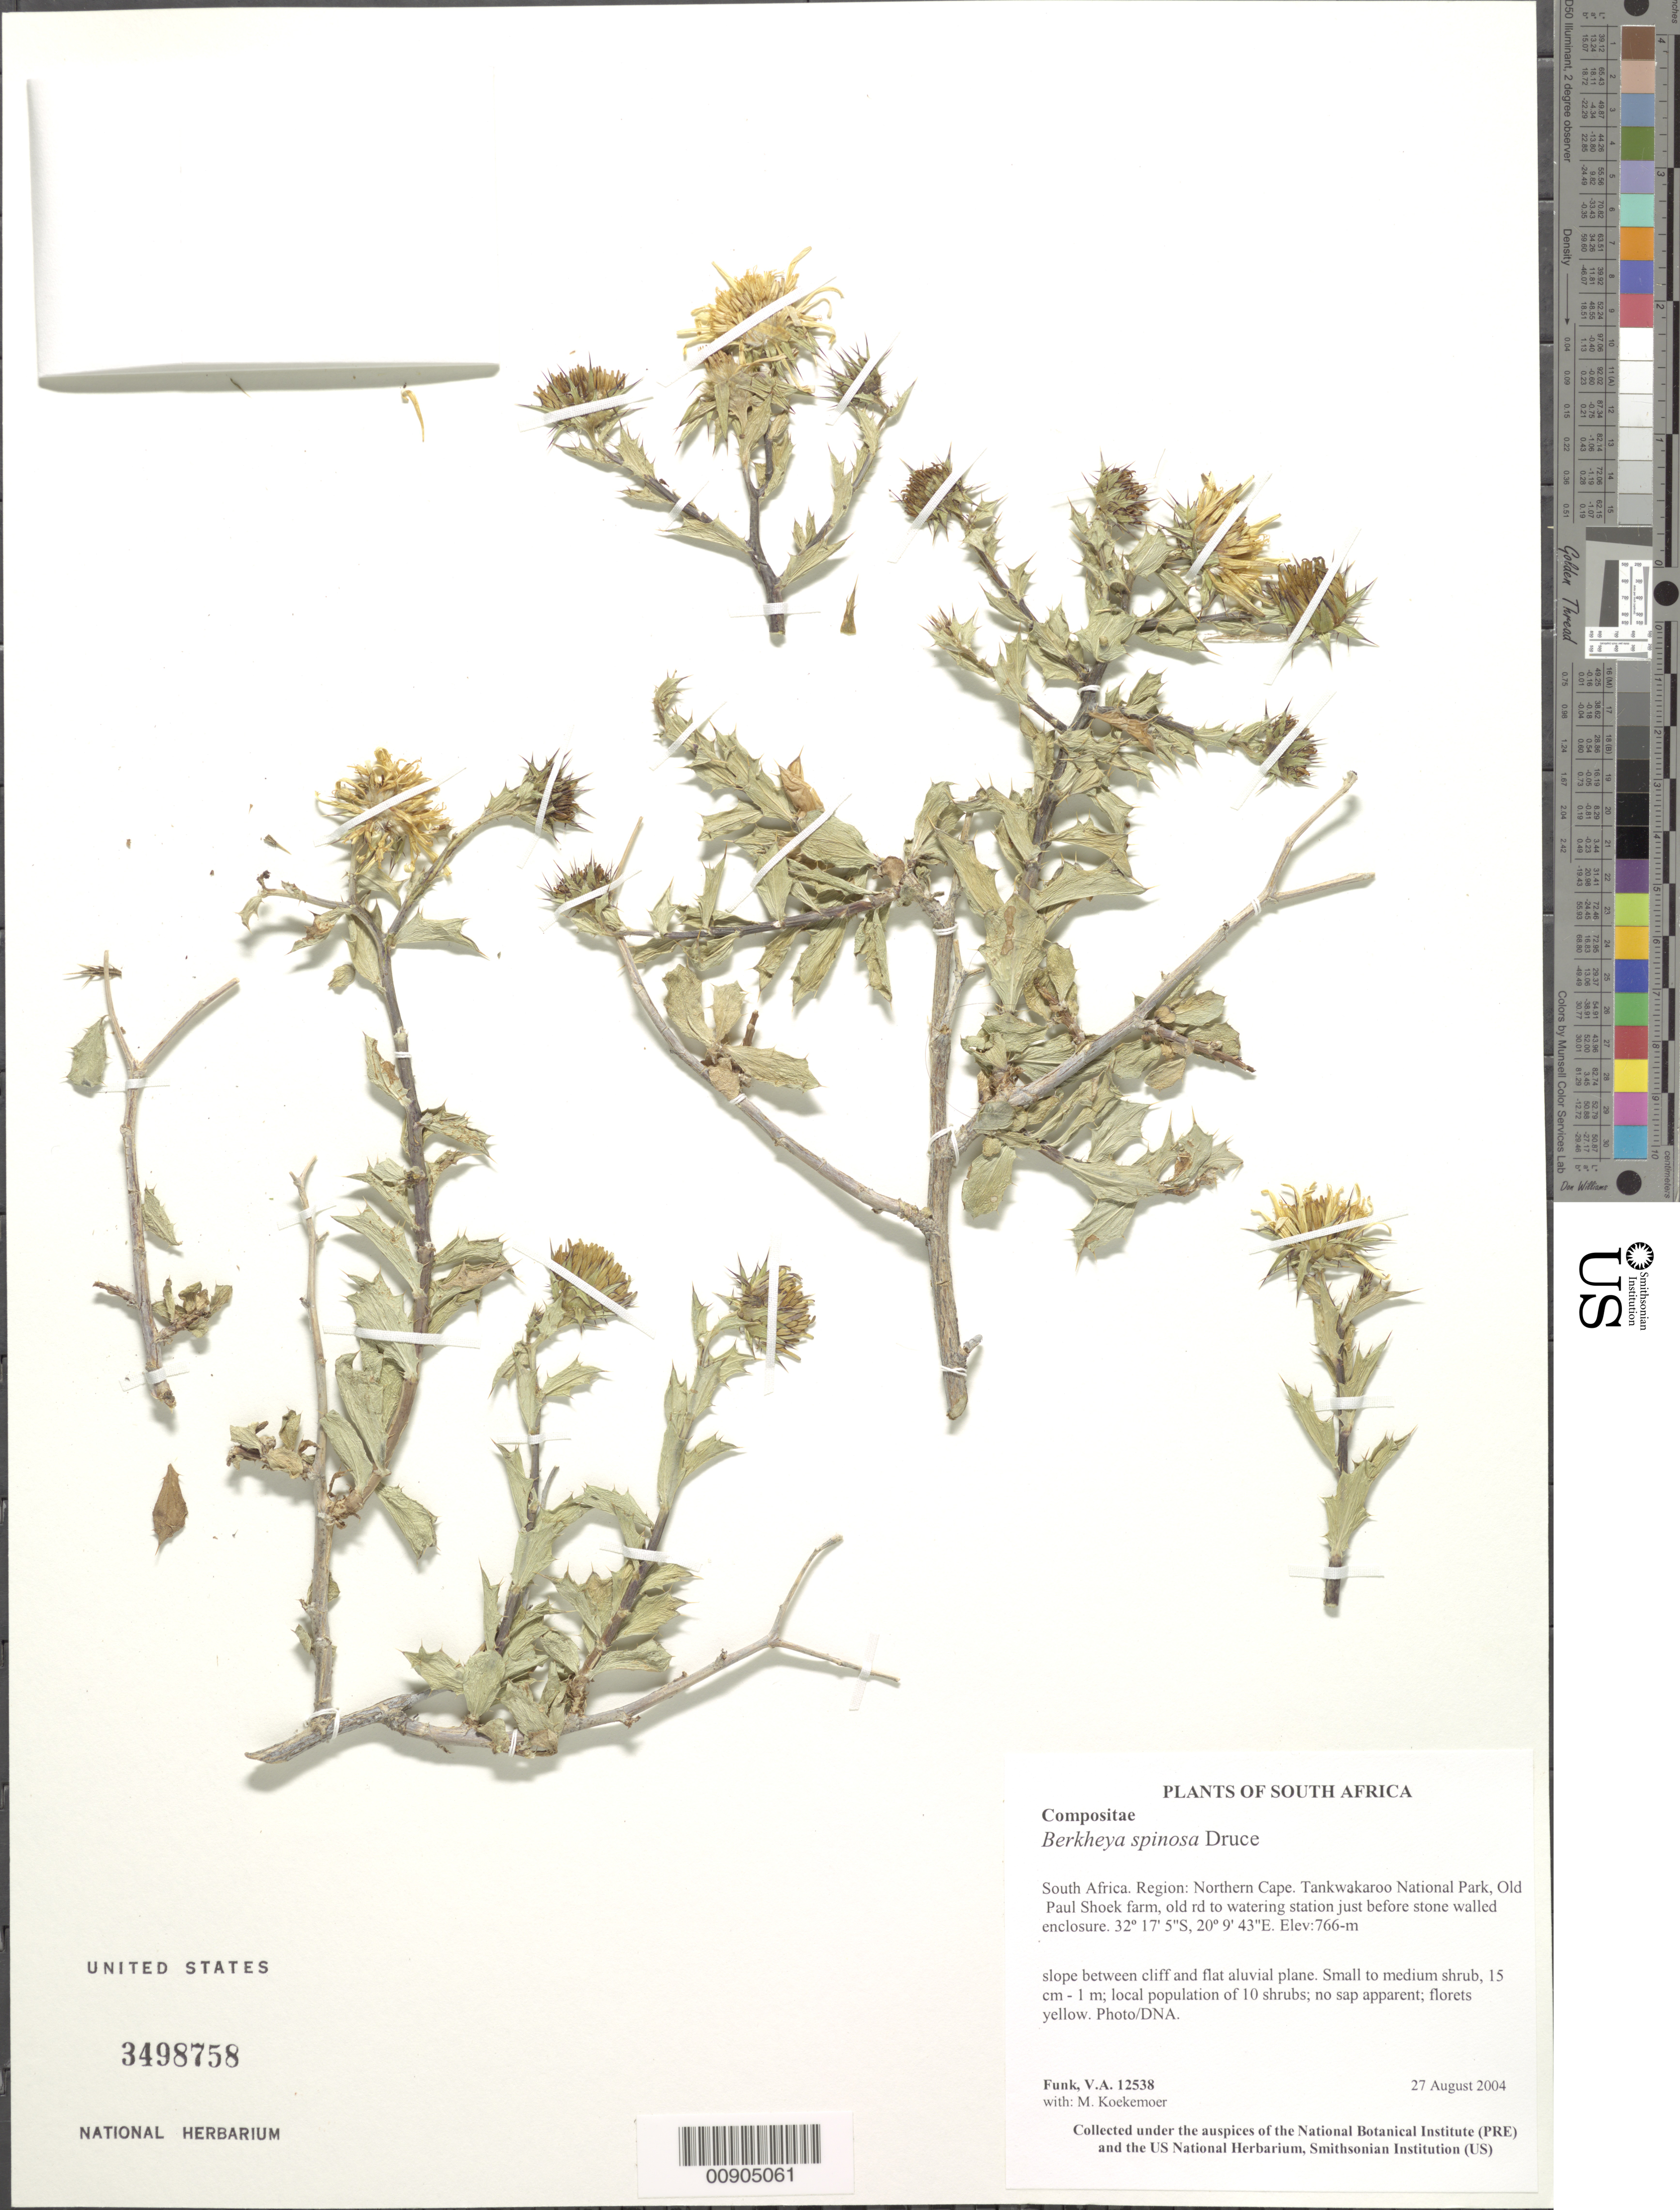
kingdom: Plantae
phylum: Tracheophyta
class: Magnoliopsida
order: Asterales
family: Asteraceae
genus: Berkheya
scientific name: Berkheya spinosa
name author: (L. f.) Druce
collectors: V. Funk & M. Koekemoer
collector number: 12538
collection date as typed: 27 August 2004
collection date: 2004-08-27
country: South Africa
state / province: Northern Cape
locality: Northern Cape, Tankwakaroo National Park, Old Paul Shoek farm, old road to water station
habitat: Slope between cliff and flat alluvial plane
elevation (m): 766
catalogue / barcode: US 3498758